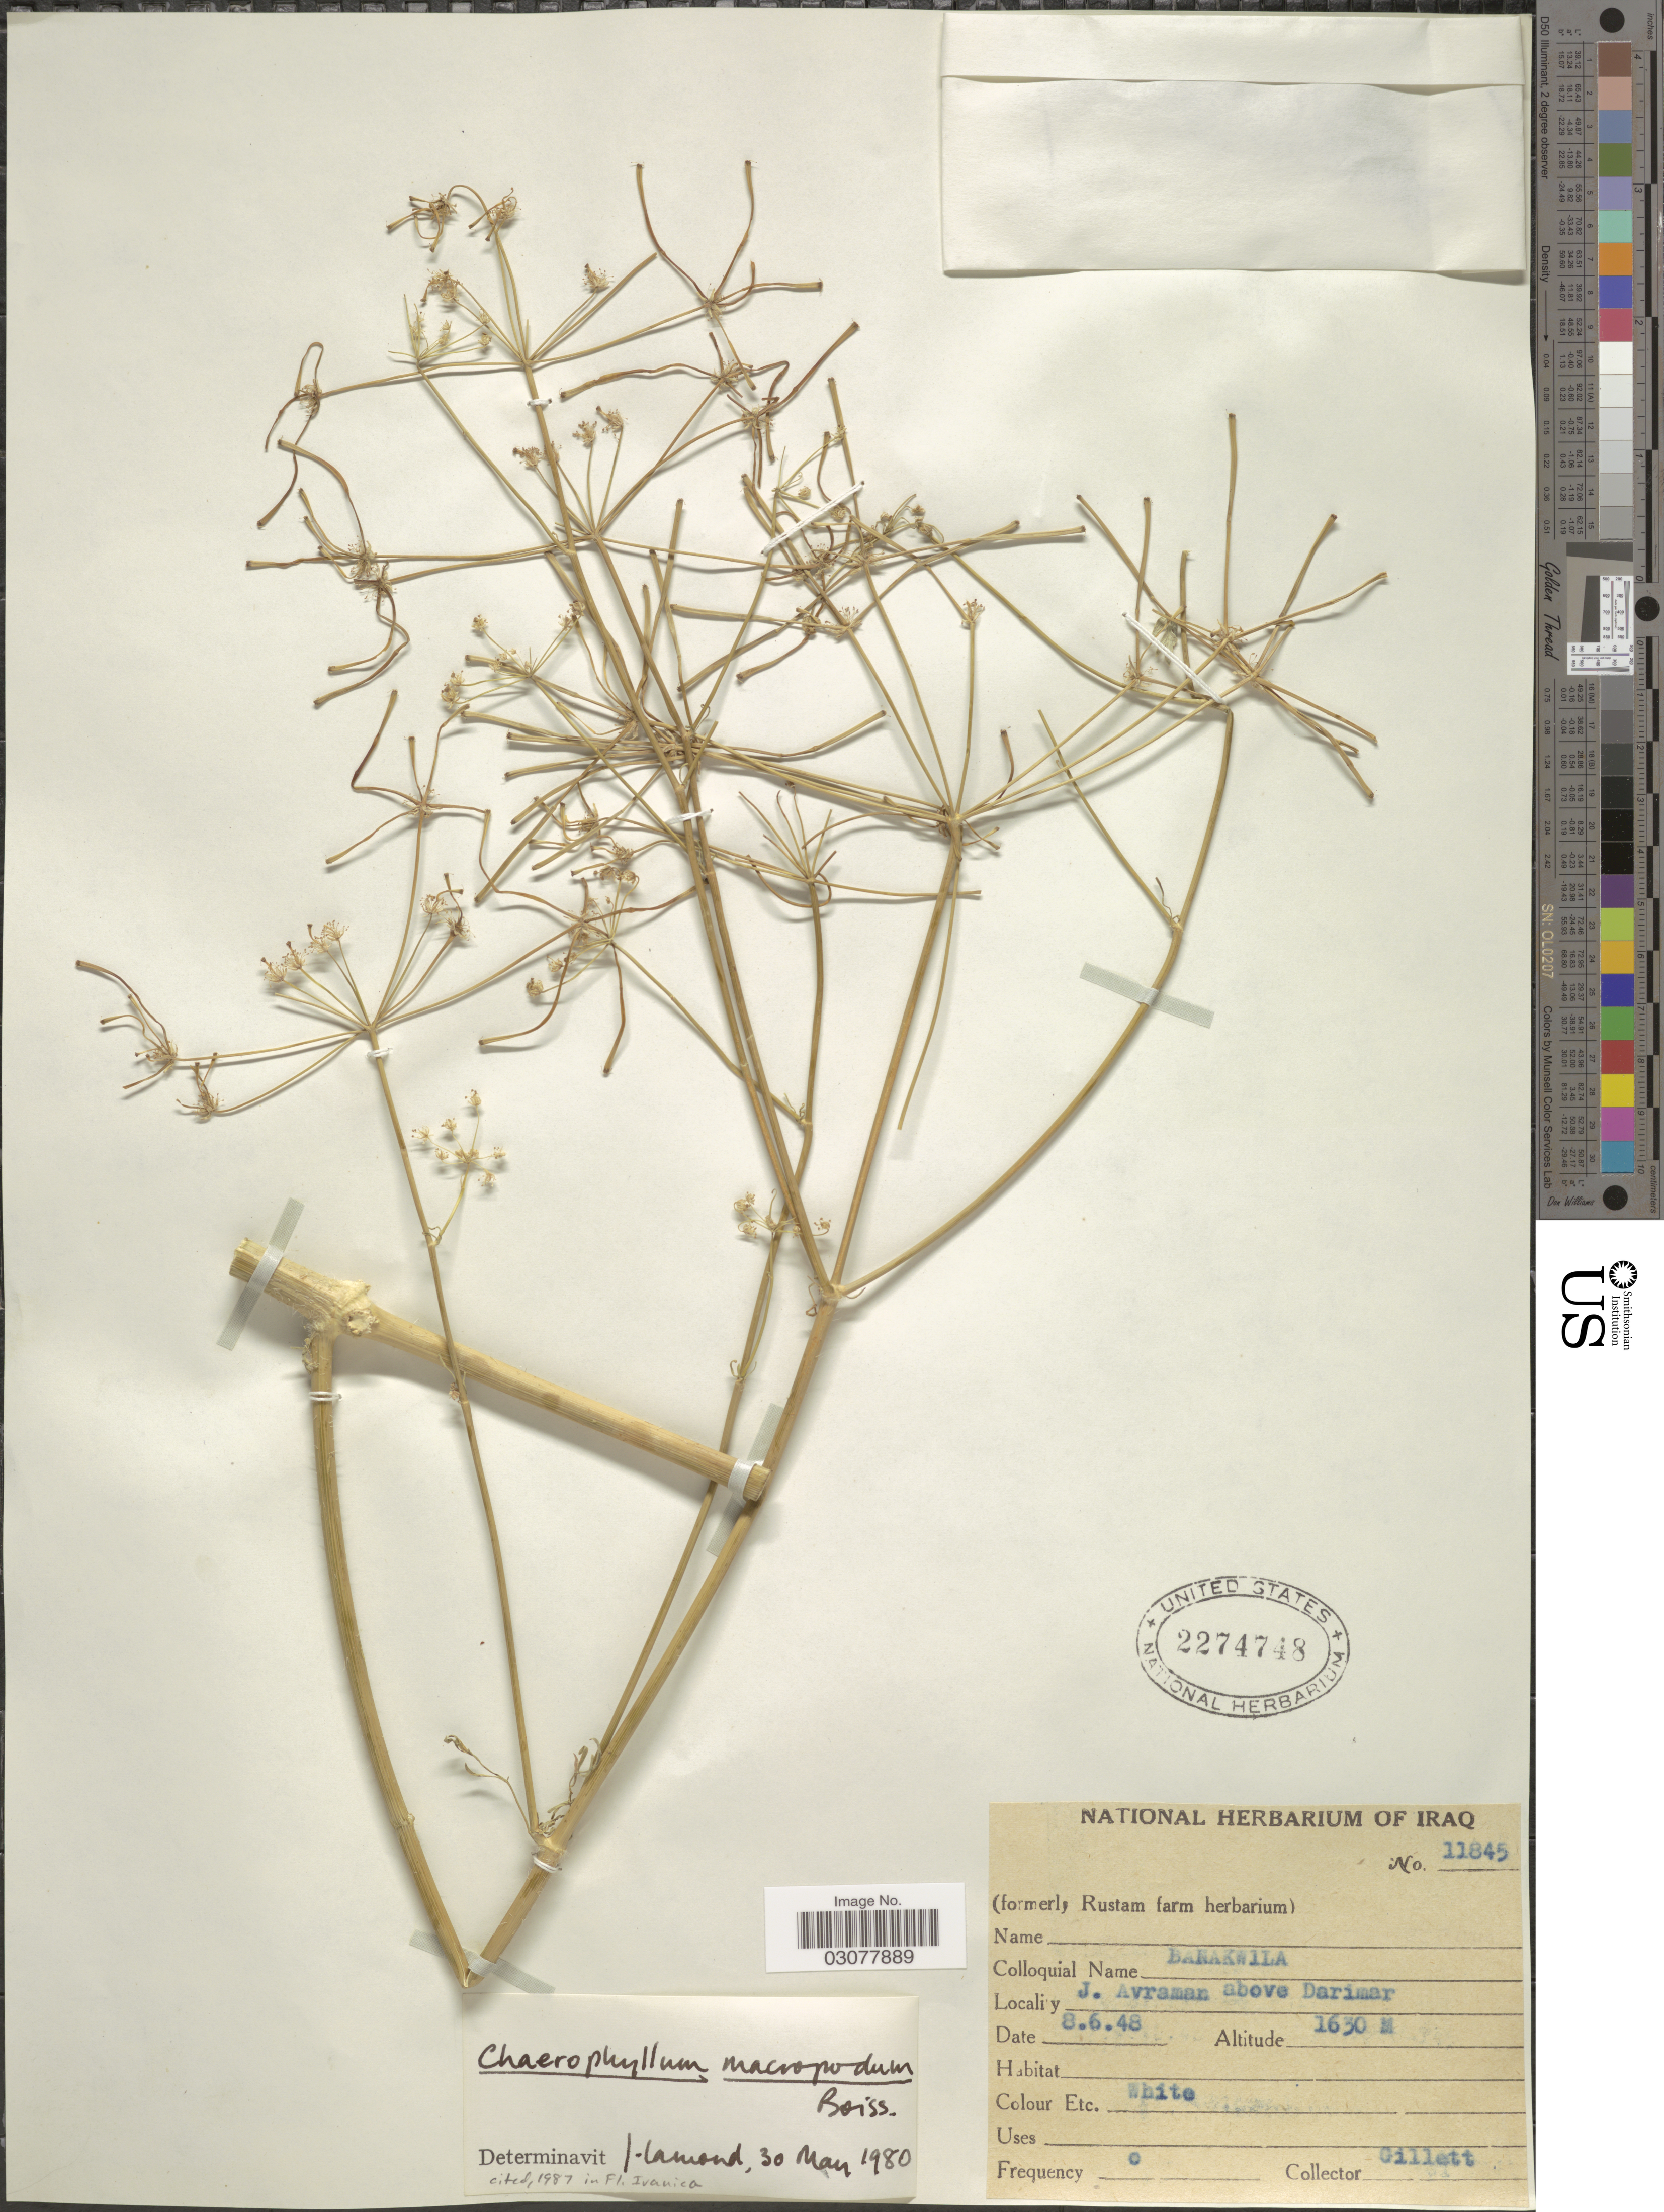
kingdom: Plantae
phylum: Tracheophyta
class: Magnoliopsida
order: Apiales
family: Apiaceae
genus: Chaerophyllum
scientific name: Chaerophyllum macropodum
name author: Boiss.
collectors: Gillett, --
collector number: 11845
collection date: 1948-06-08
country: Iraq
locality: J. Avraman above Darimar.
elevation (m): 1630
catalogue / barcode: US 2274748